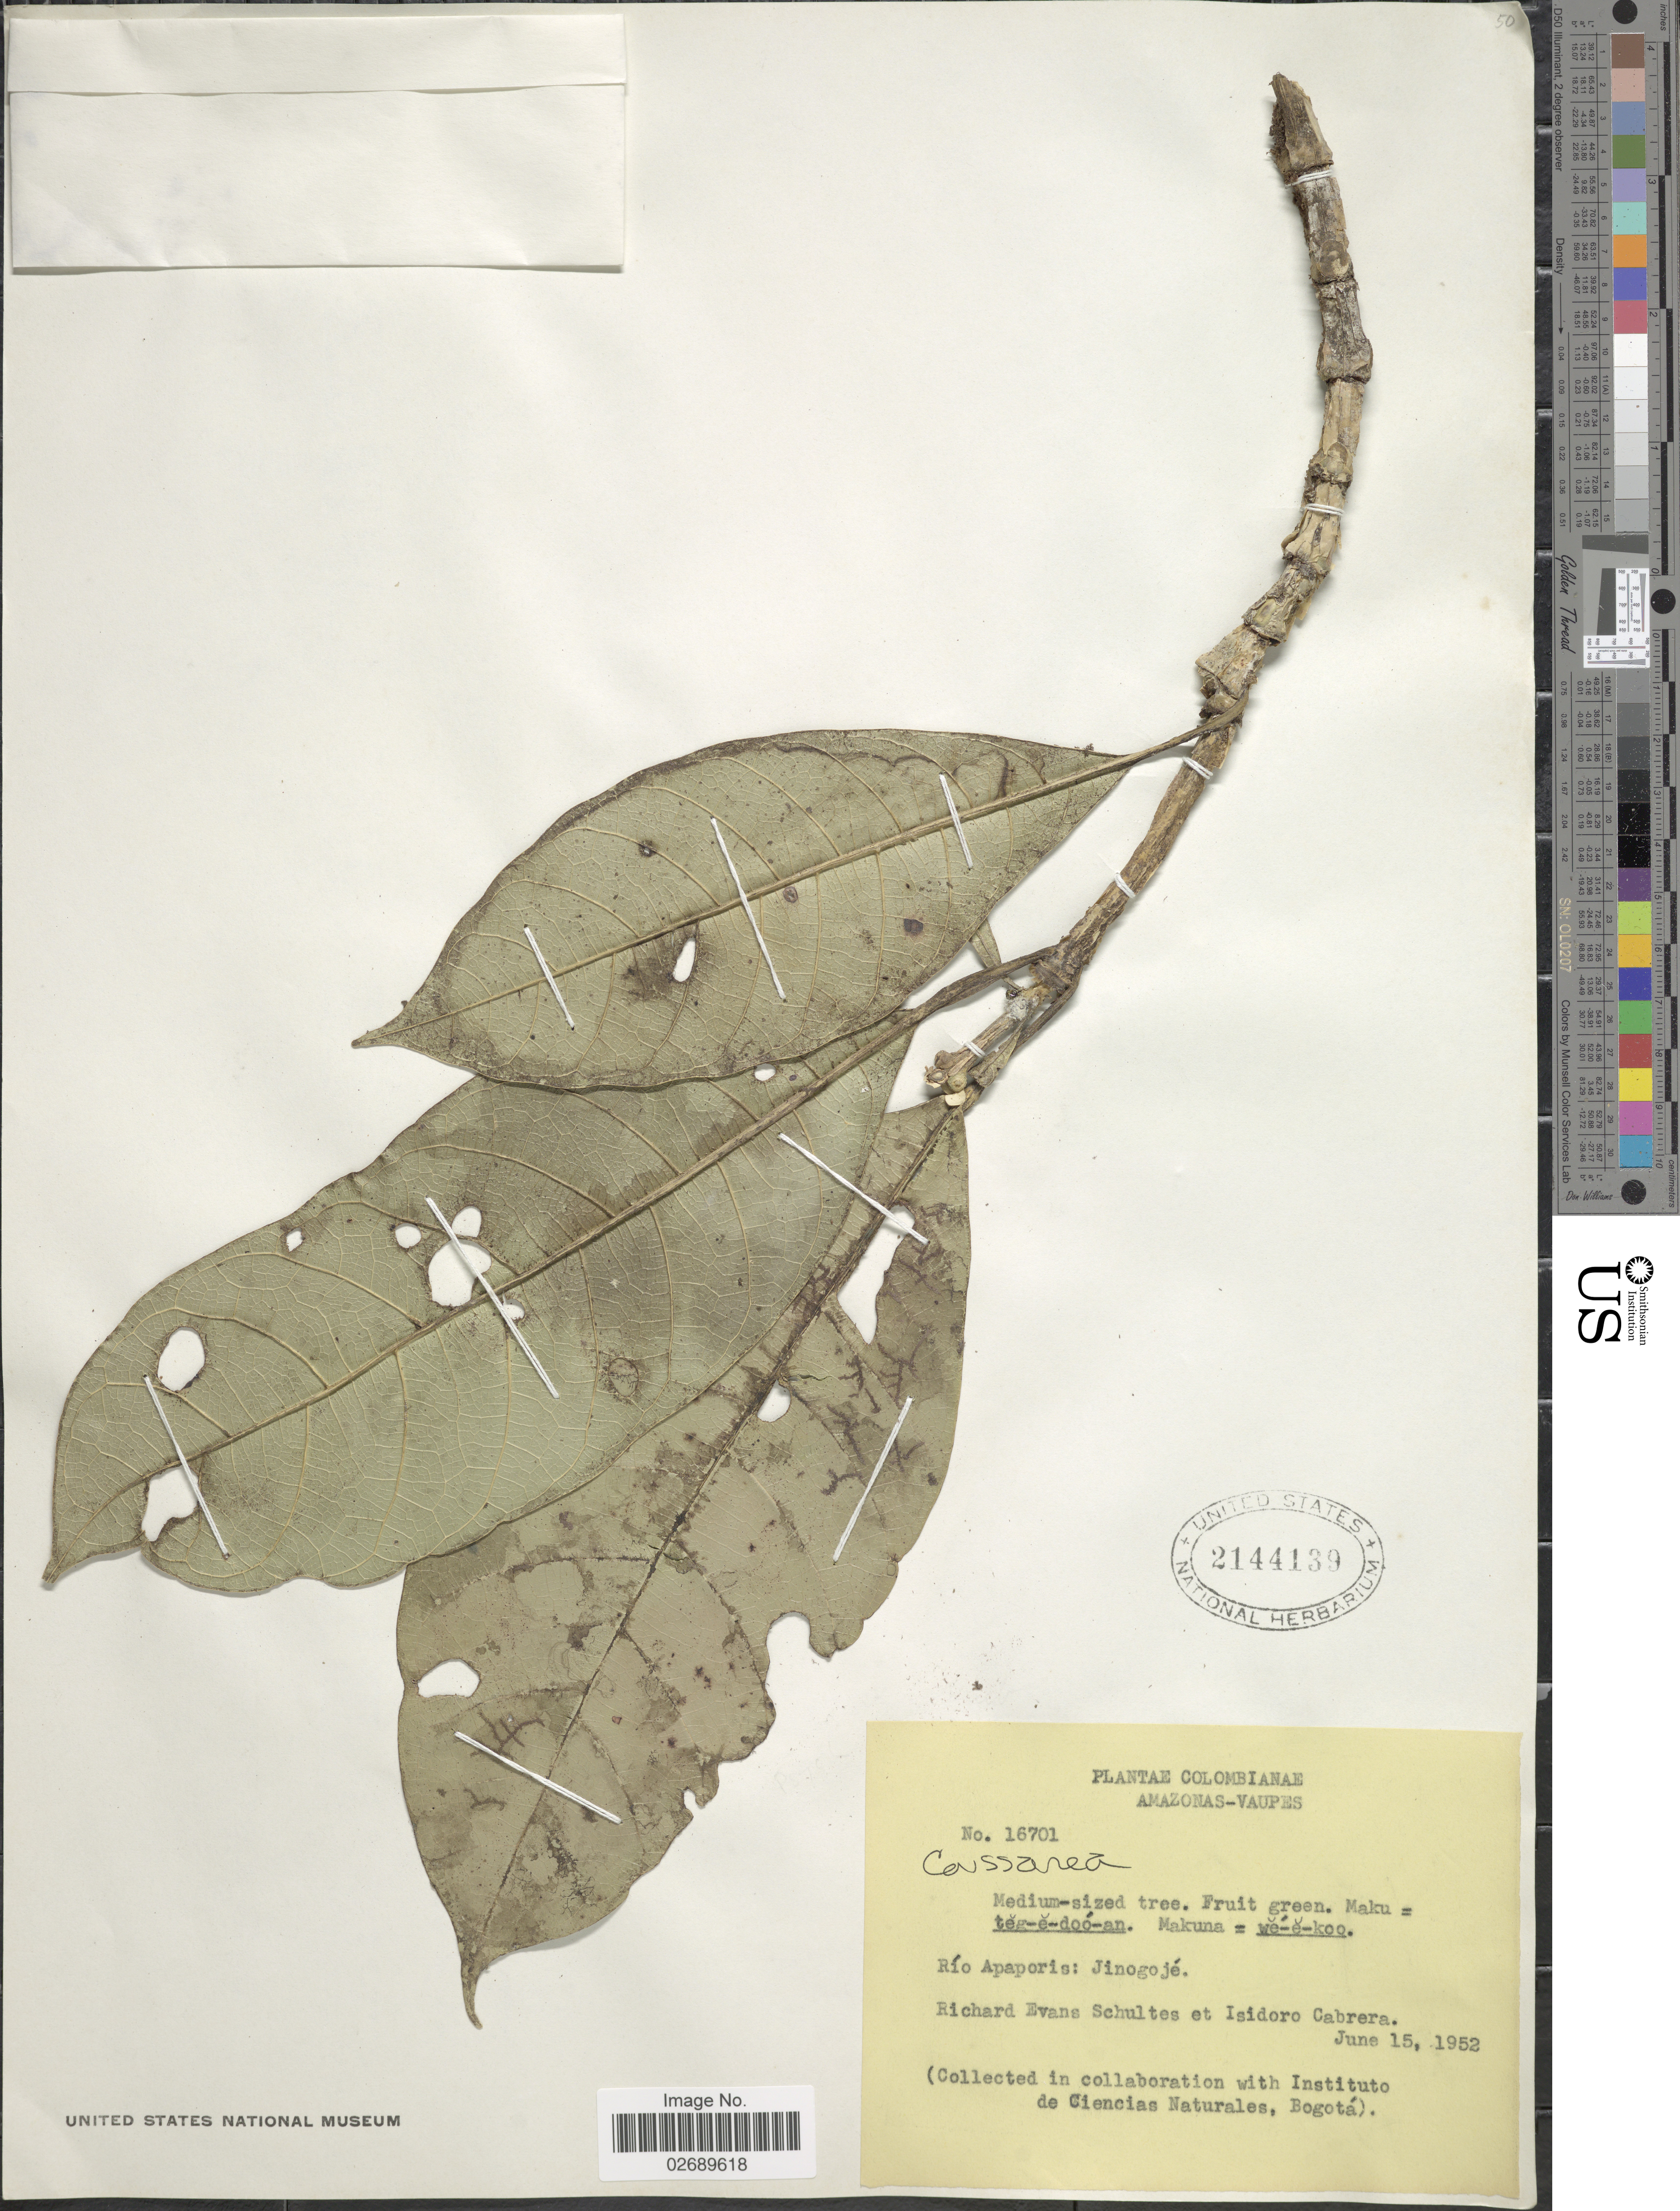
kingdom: Plantae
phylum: Tracheophyta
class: Magnoliopsida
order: Gentianales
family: Rubiaceae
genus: Coussarea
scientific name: Coussarea sp.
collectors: R. E. Schultes & I. Cabrera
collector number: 16701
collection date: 1952-06-15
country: Colombia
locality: Amazonas-Vaupes. Rio Apaporis: Jinogoje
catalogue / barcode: US 2144139